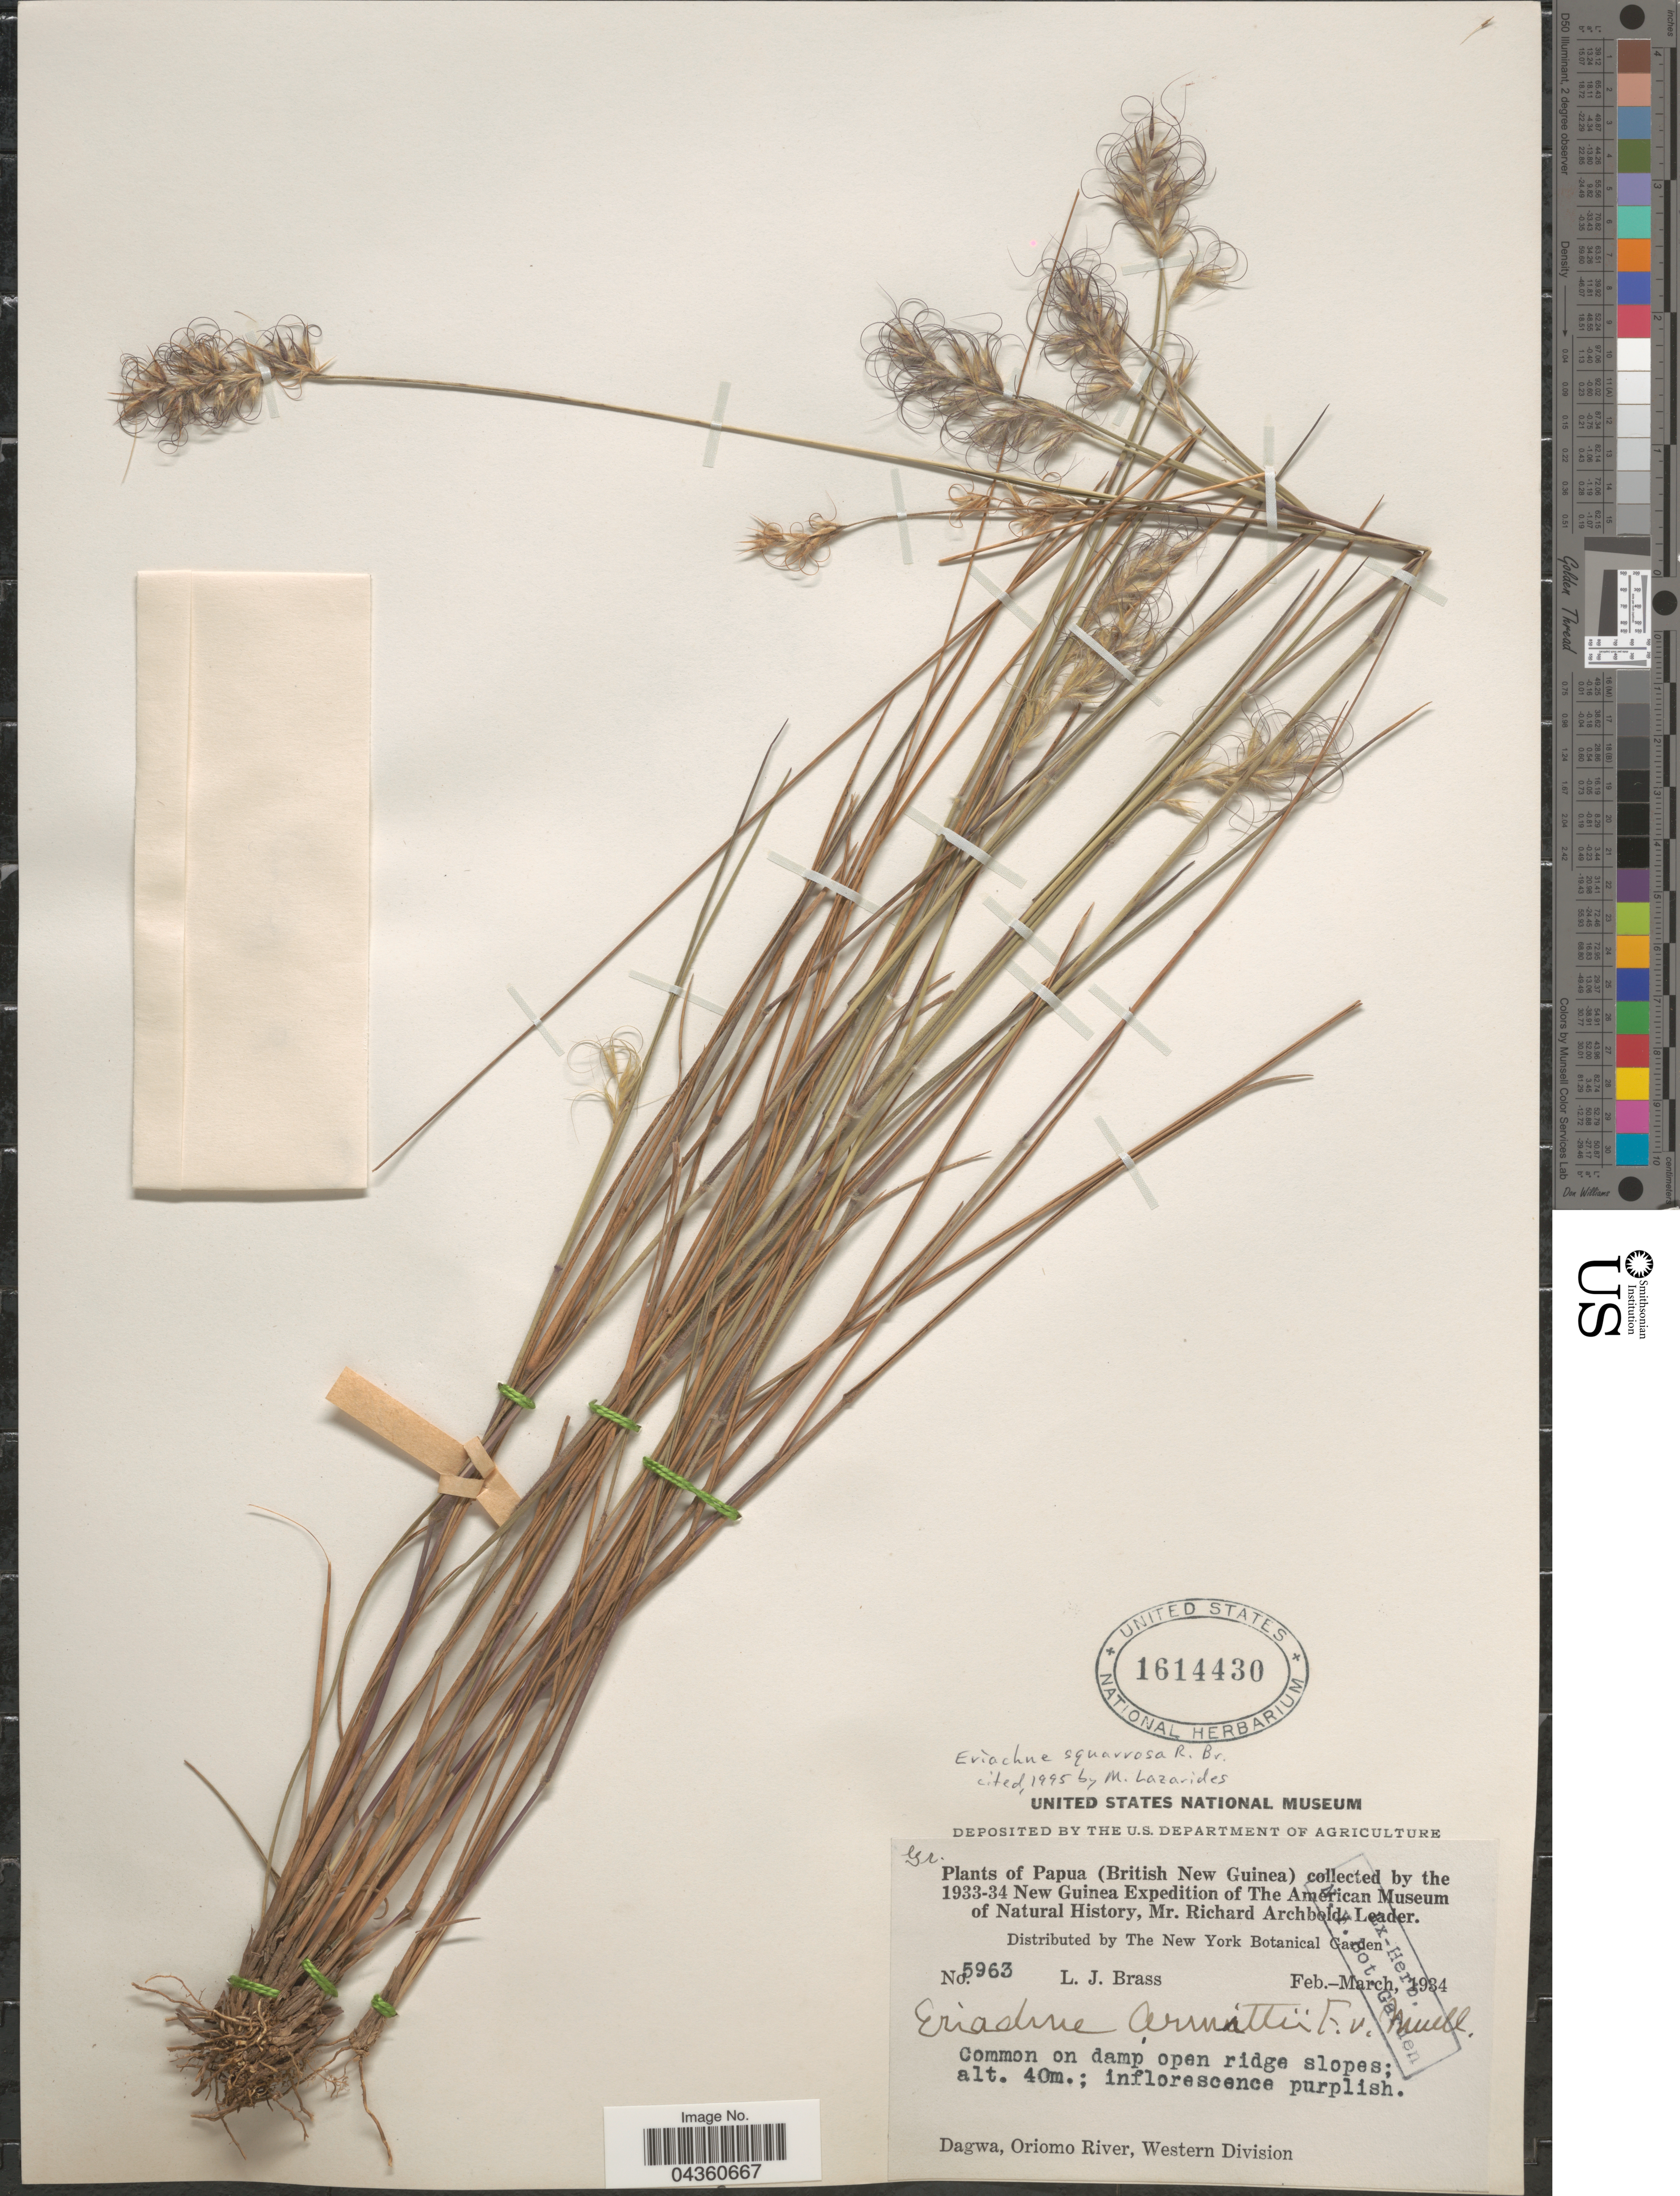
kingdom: Plantae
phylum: Tracheophyta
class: Liliopsida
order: Poales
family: Poaceae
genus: Eriachne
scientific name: Eriachne triseta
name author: Nees ex Steud.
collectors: L. J. Brass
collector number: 5963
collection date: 1934-02/1934-03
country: Papua New Guinea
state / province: Manus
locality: Papua (British New Guinea). 1933-34 New Guinea Expedition of The American Museum of Natural History. Common on damp open ridge slopes; Dagwa, Oriomo River, Western Division.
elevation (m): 40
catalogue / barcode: US 1614430